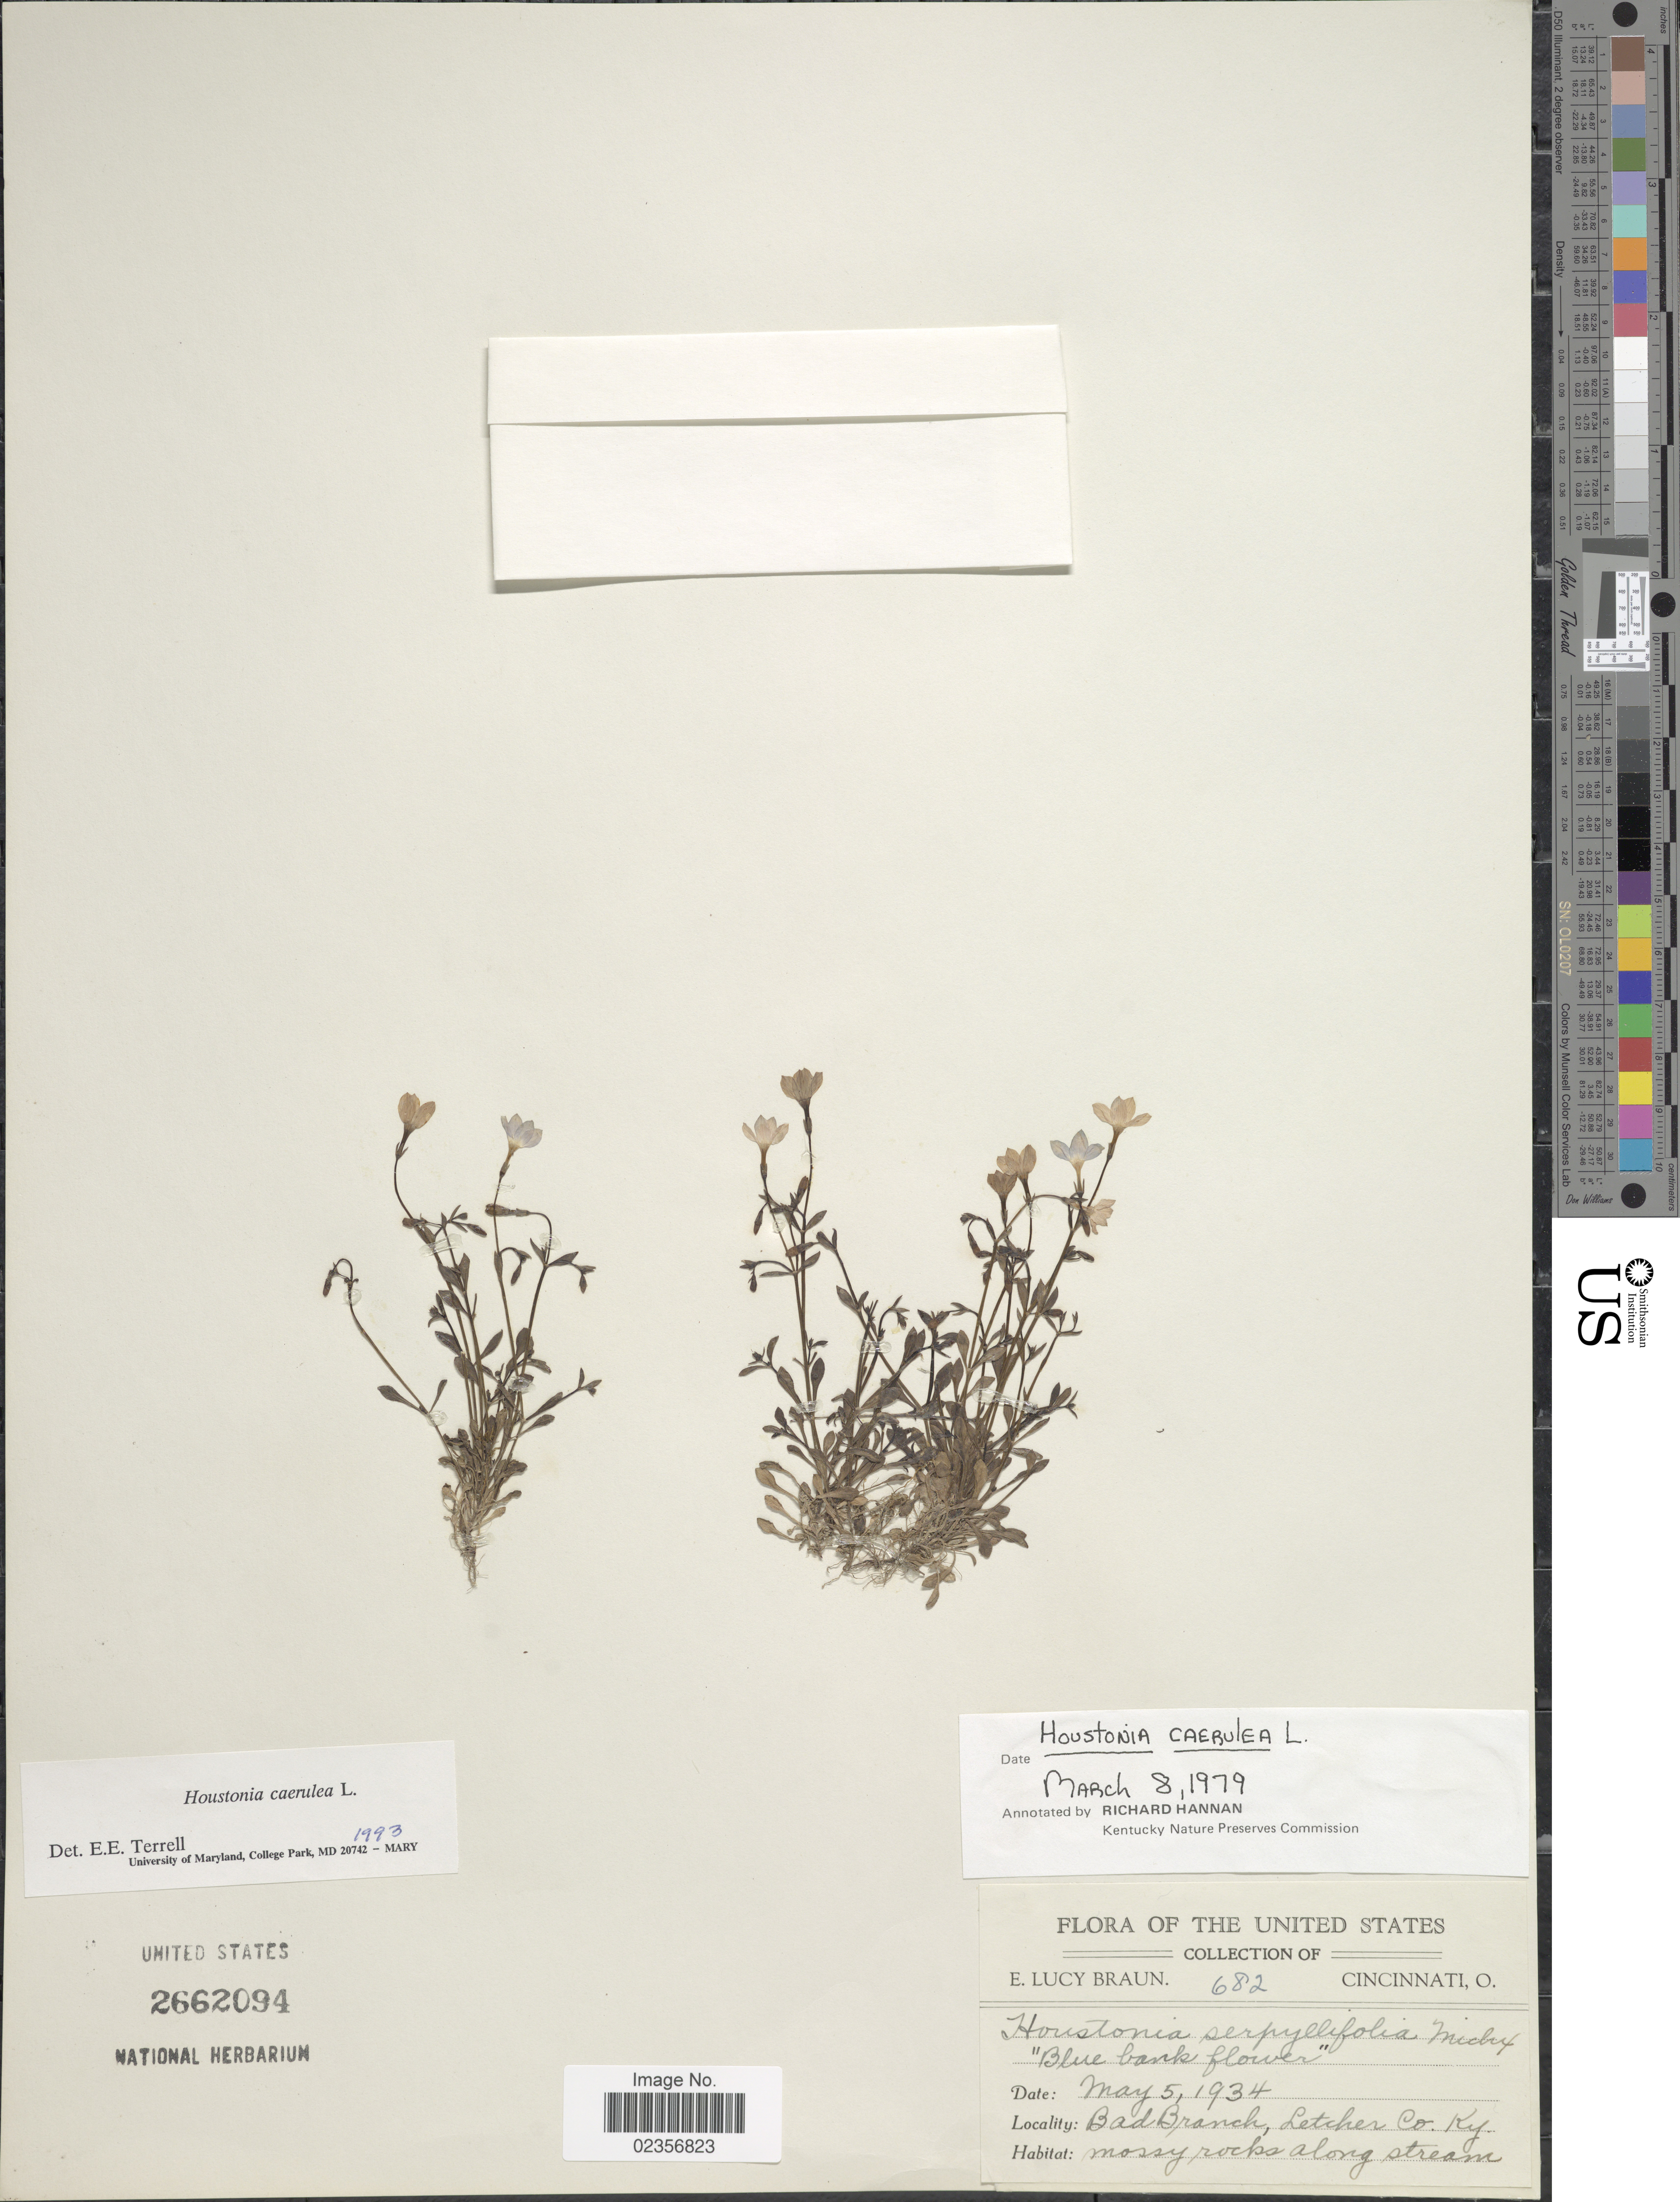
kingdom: Plantae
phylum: Tracheophyta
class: Magnoliopsida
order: Gentianales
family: Rubiaceae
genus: Houstonia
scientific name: Houstonia caerulea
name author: L.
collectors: E. L. Braun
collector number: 682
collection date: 1934-05-05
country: United States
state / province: Kentucky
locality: Bad Branch, Letcher Co.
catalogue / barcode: US 2662094